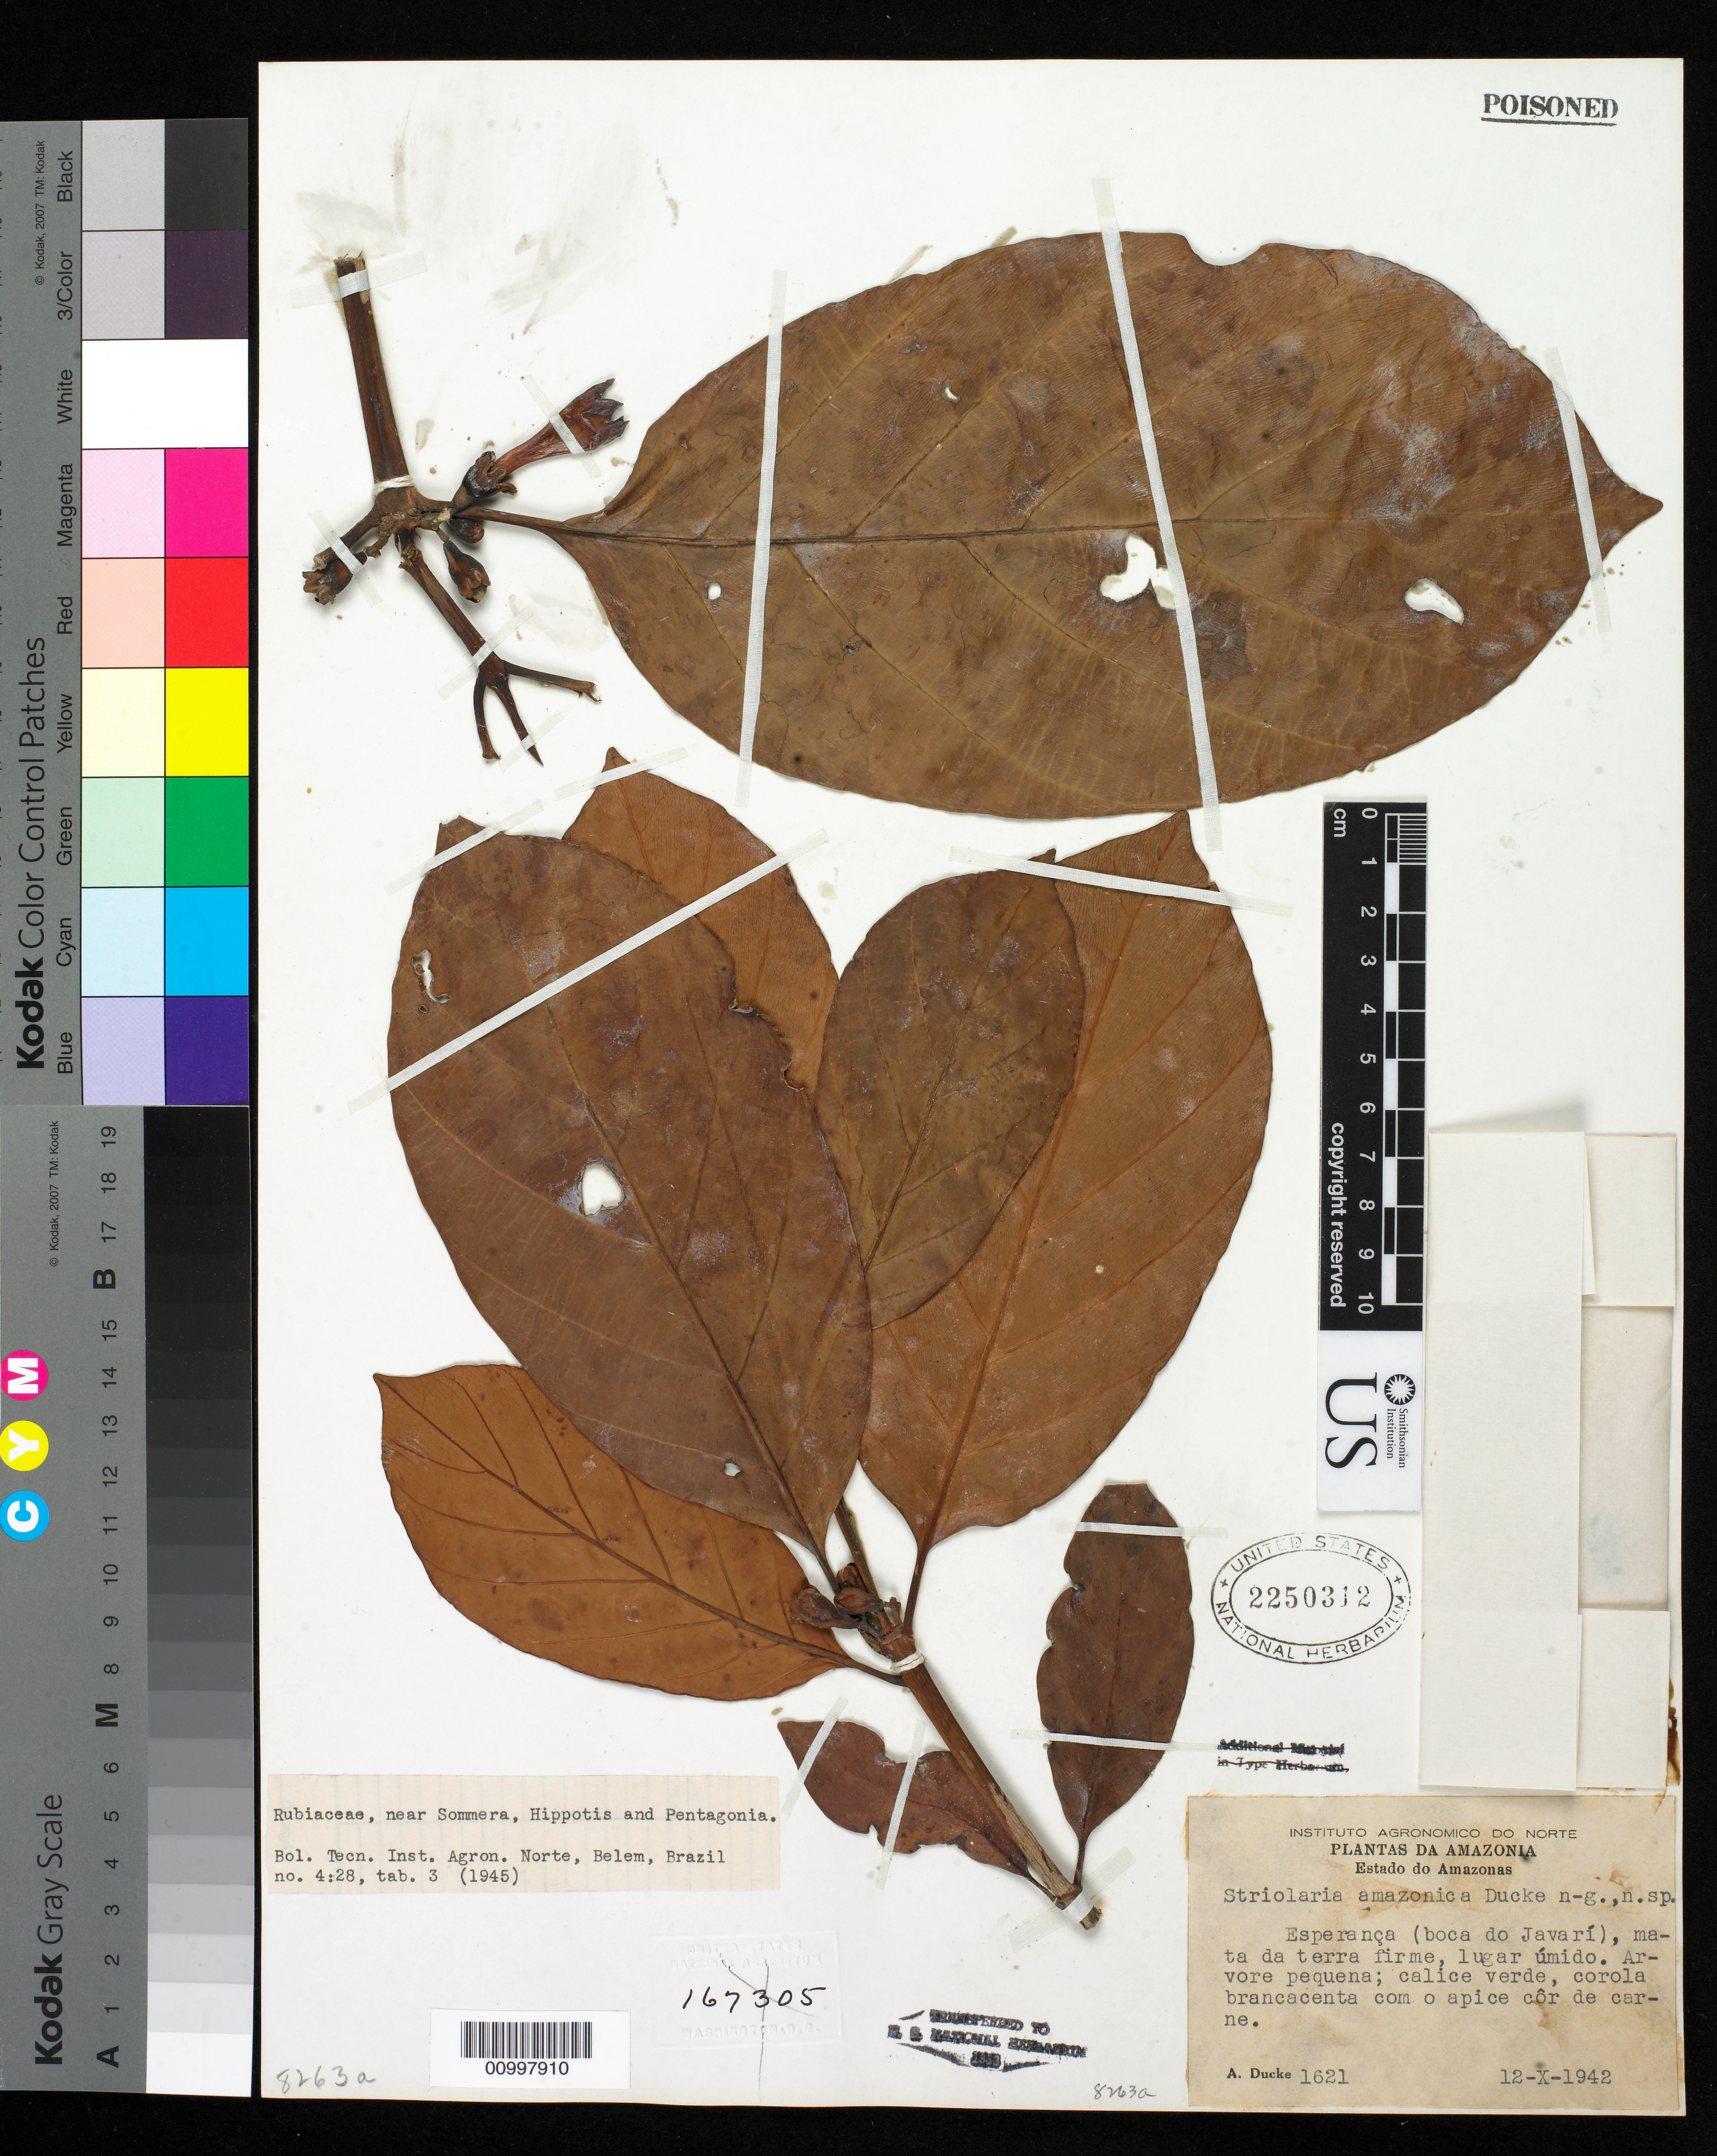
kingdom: Plantae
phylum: Tracheophyta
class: Magnoliopsida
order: Gentianales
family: Rubiaceae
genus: Striolaria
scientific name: Striolaria amazonica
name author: Ducke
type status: Isotype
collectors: A. Ducke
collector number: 1621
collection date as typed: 12 Oct 1942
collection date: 1942-10-12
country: Brazil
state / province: Amazonas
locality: Esperanca (boca do Javarí).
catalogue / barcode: US 2250312